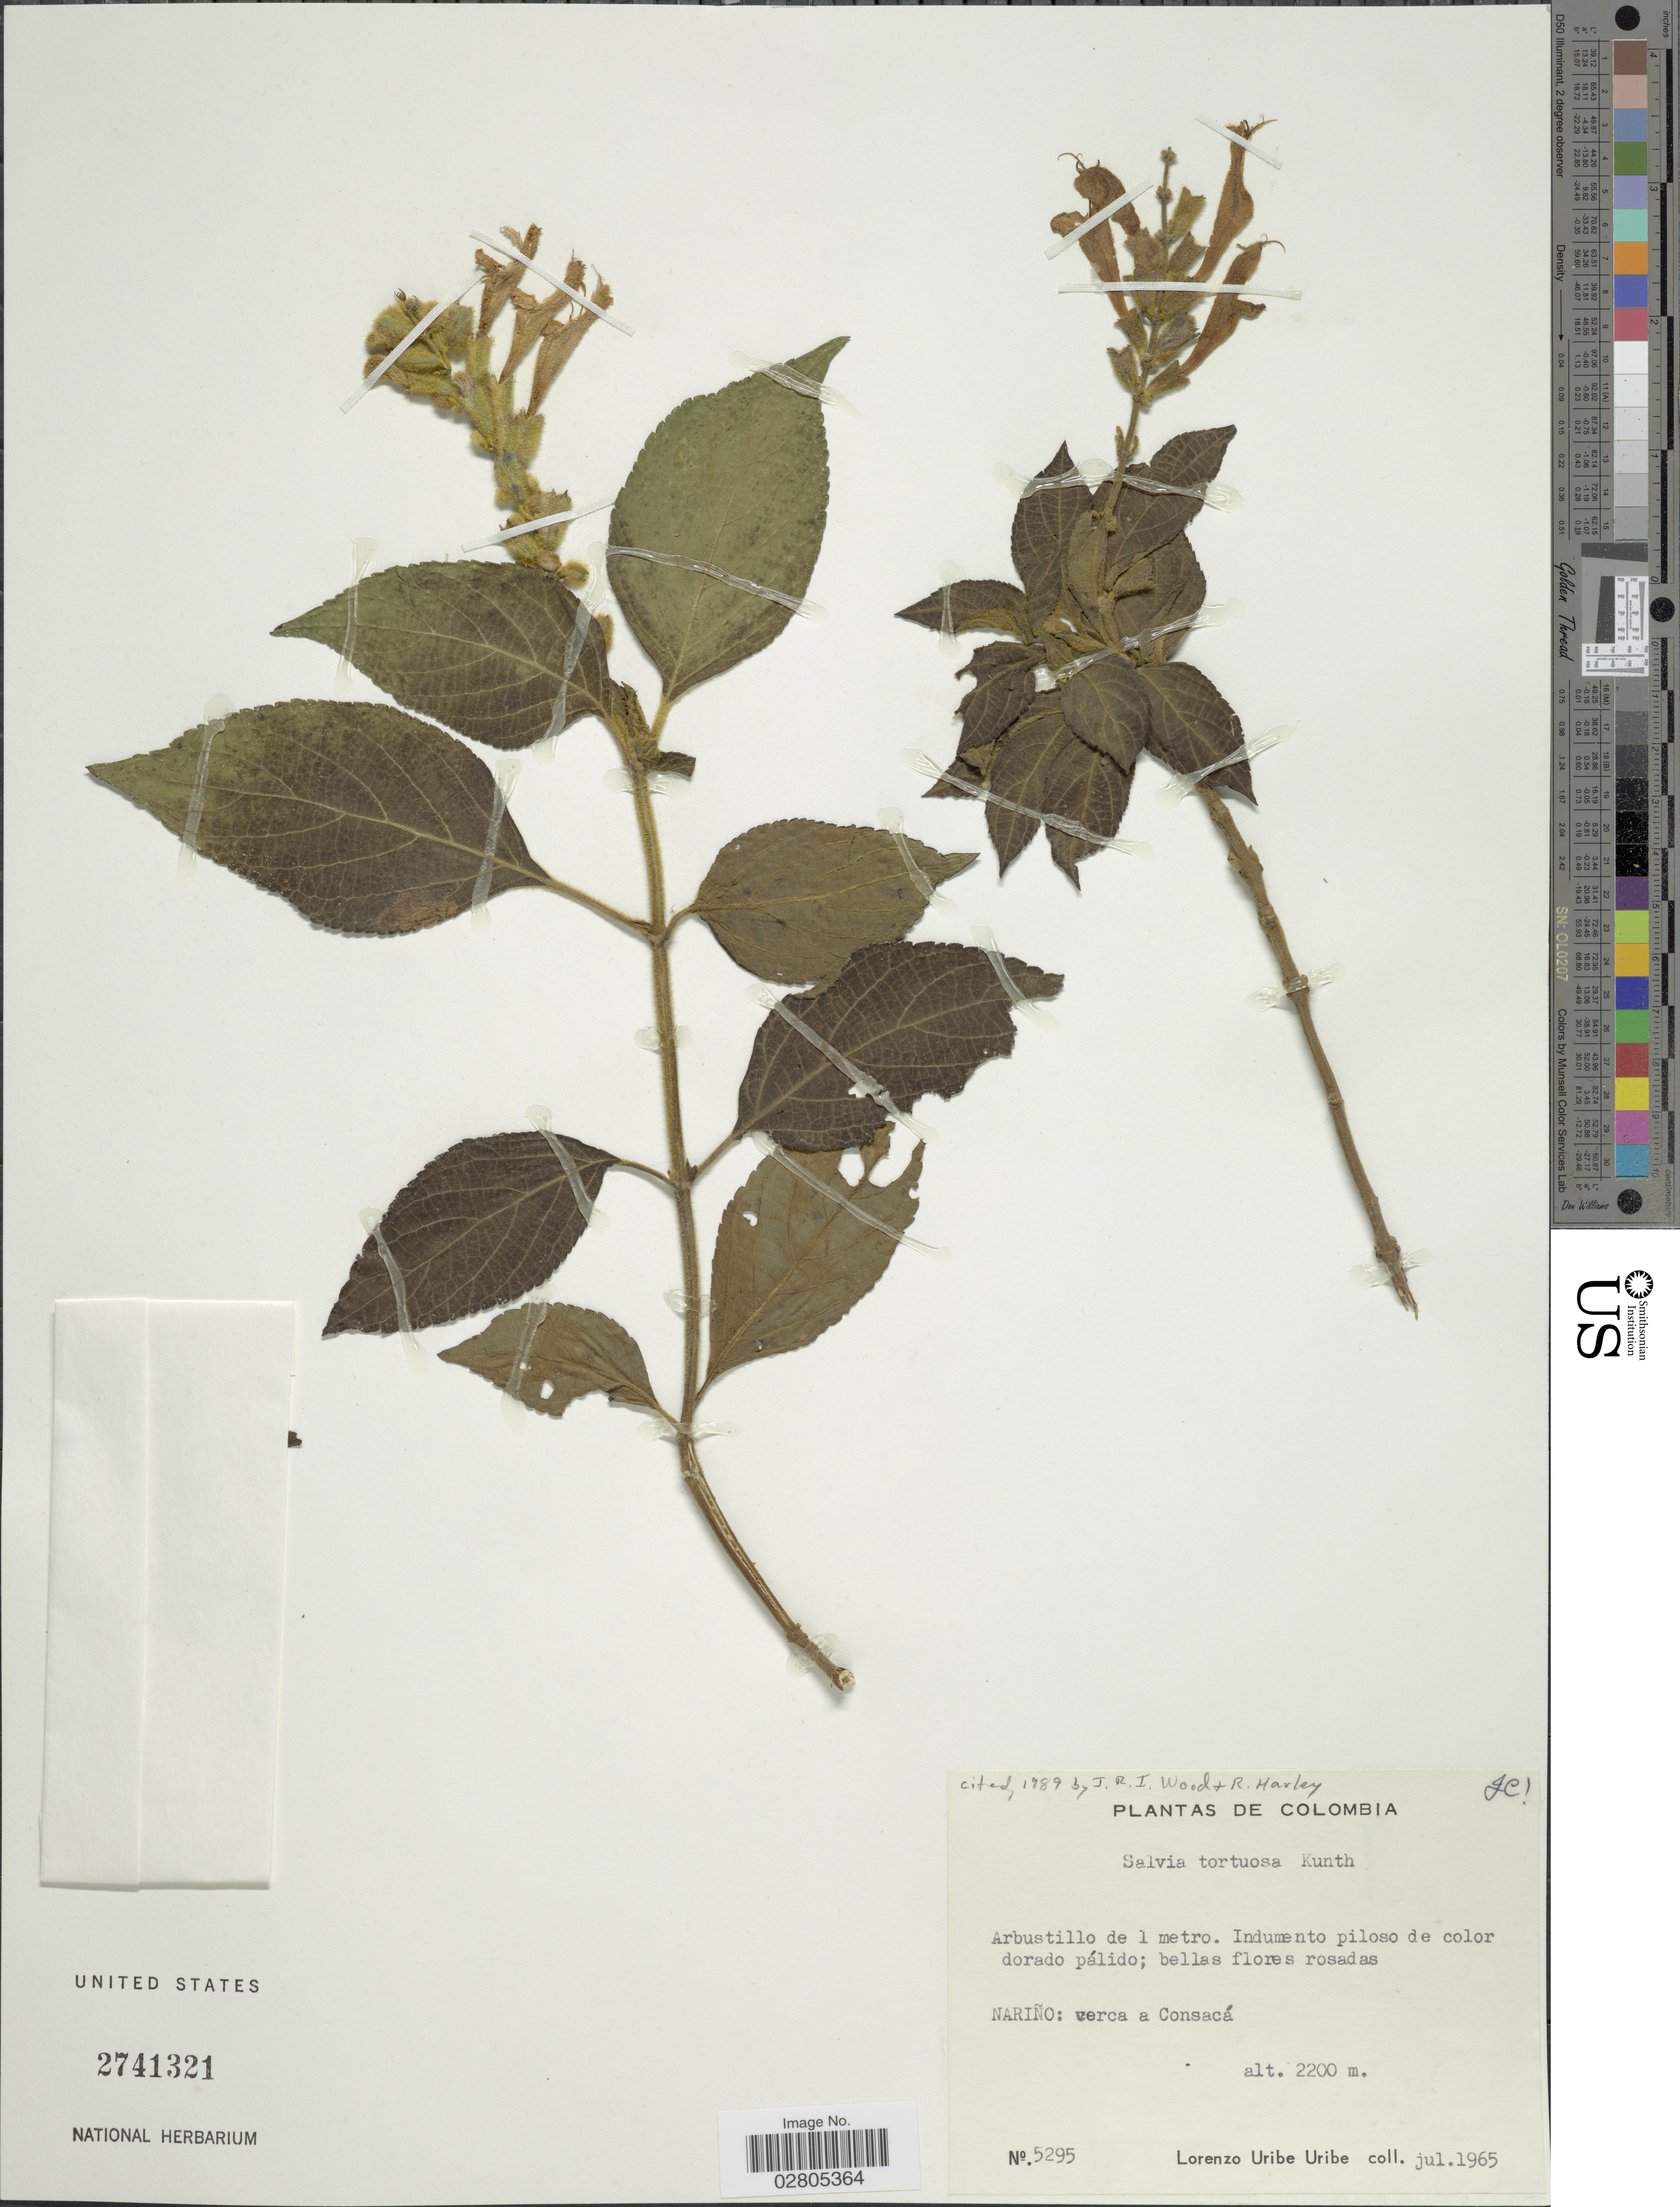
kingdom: Plantae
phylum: Tracheophyta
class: Magnoliopsida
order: Lamiales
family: Lamiaceae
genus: Salvia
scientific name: Salvia tortuosa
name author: Kunth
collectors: L. Uribe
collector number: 5295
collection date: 1965-07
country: Colombia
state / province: Nariño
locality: Verca a Consacá.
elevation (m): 2200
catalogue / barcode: US 2741321